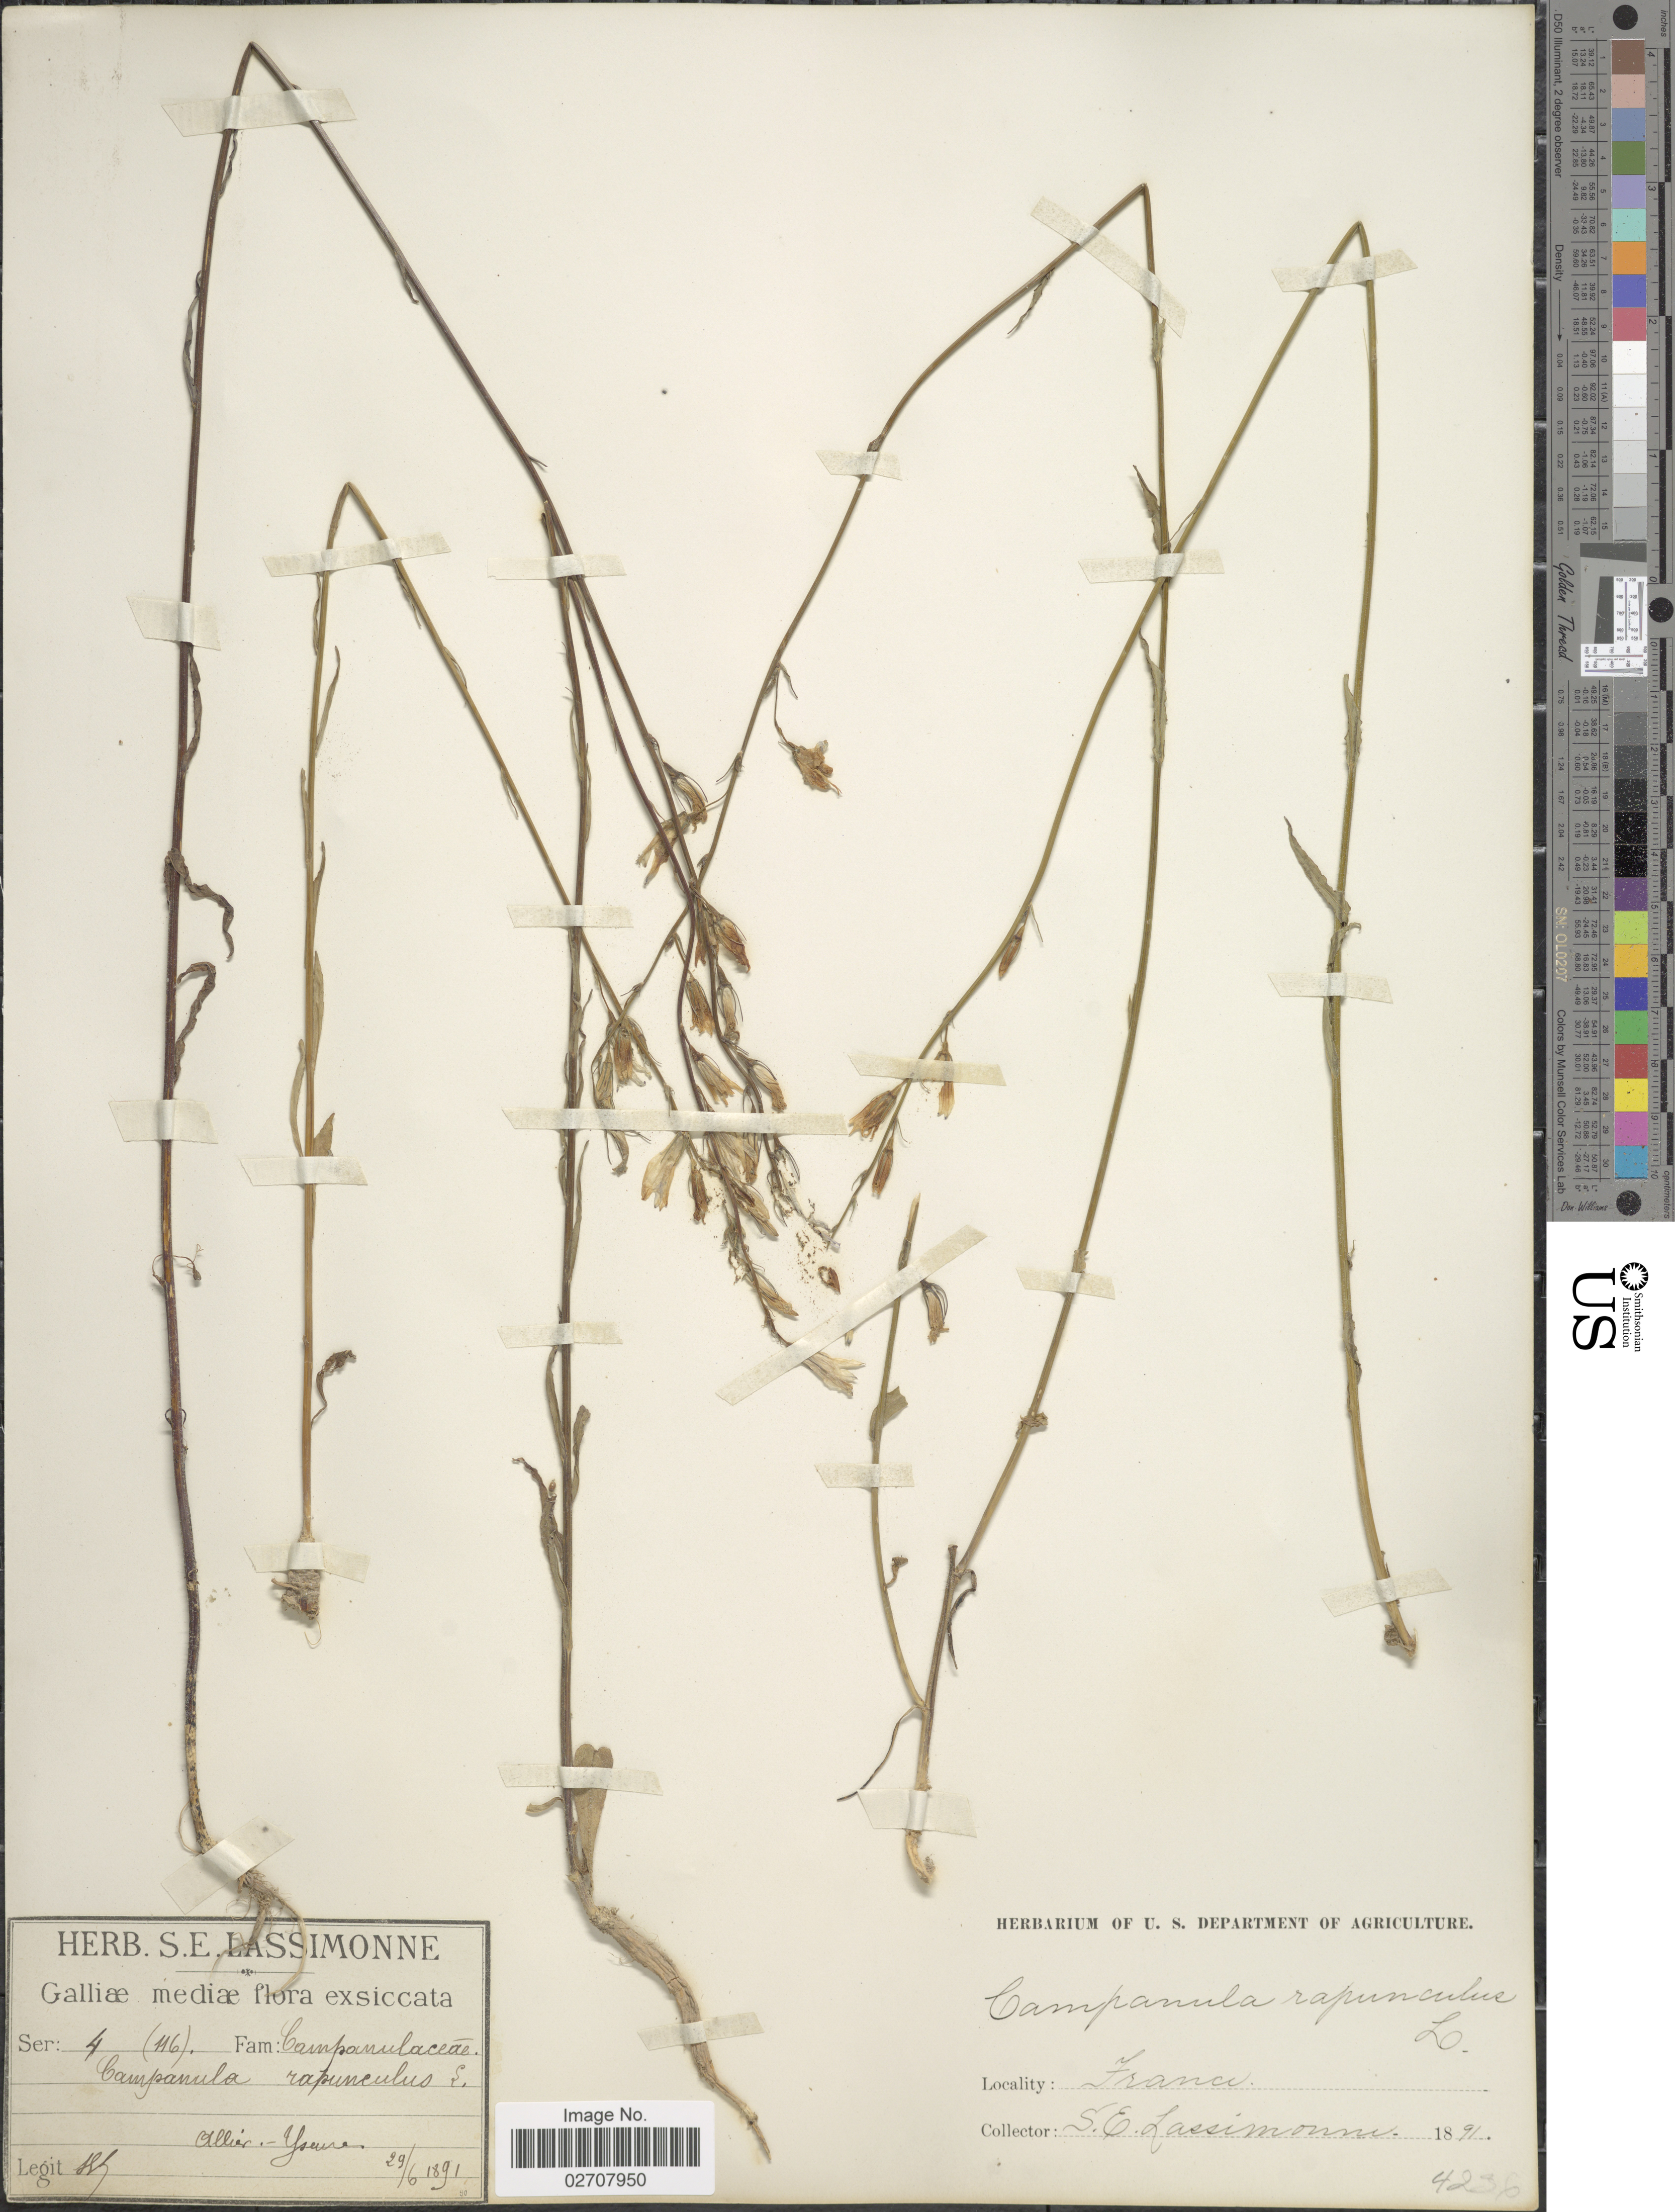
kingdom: Plantae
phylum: Tracheophyta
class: Magnoliopsida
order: Asterales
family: Campanulaceae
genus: Campanula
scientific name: Campanula rapunculus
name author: L.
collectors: S. Lassimonne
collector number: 4(116)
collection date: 1891-06-29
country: France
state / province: Auvergne-Rhône-Alpes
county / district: Allier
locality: Allier-Yzoure